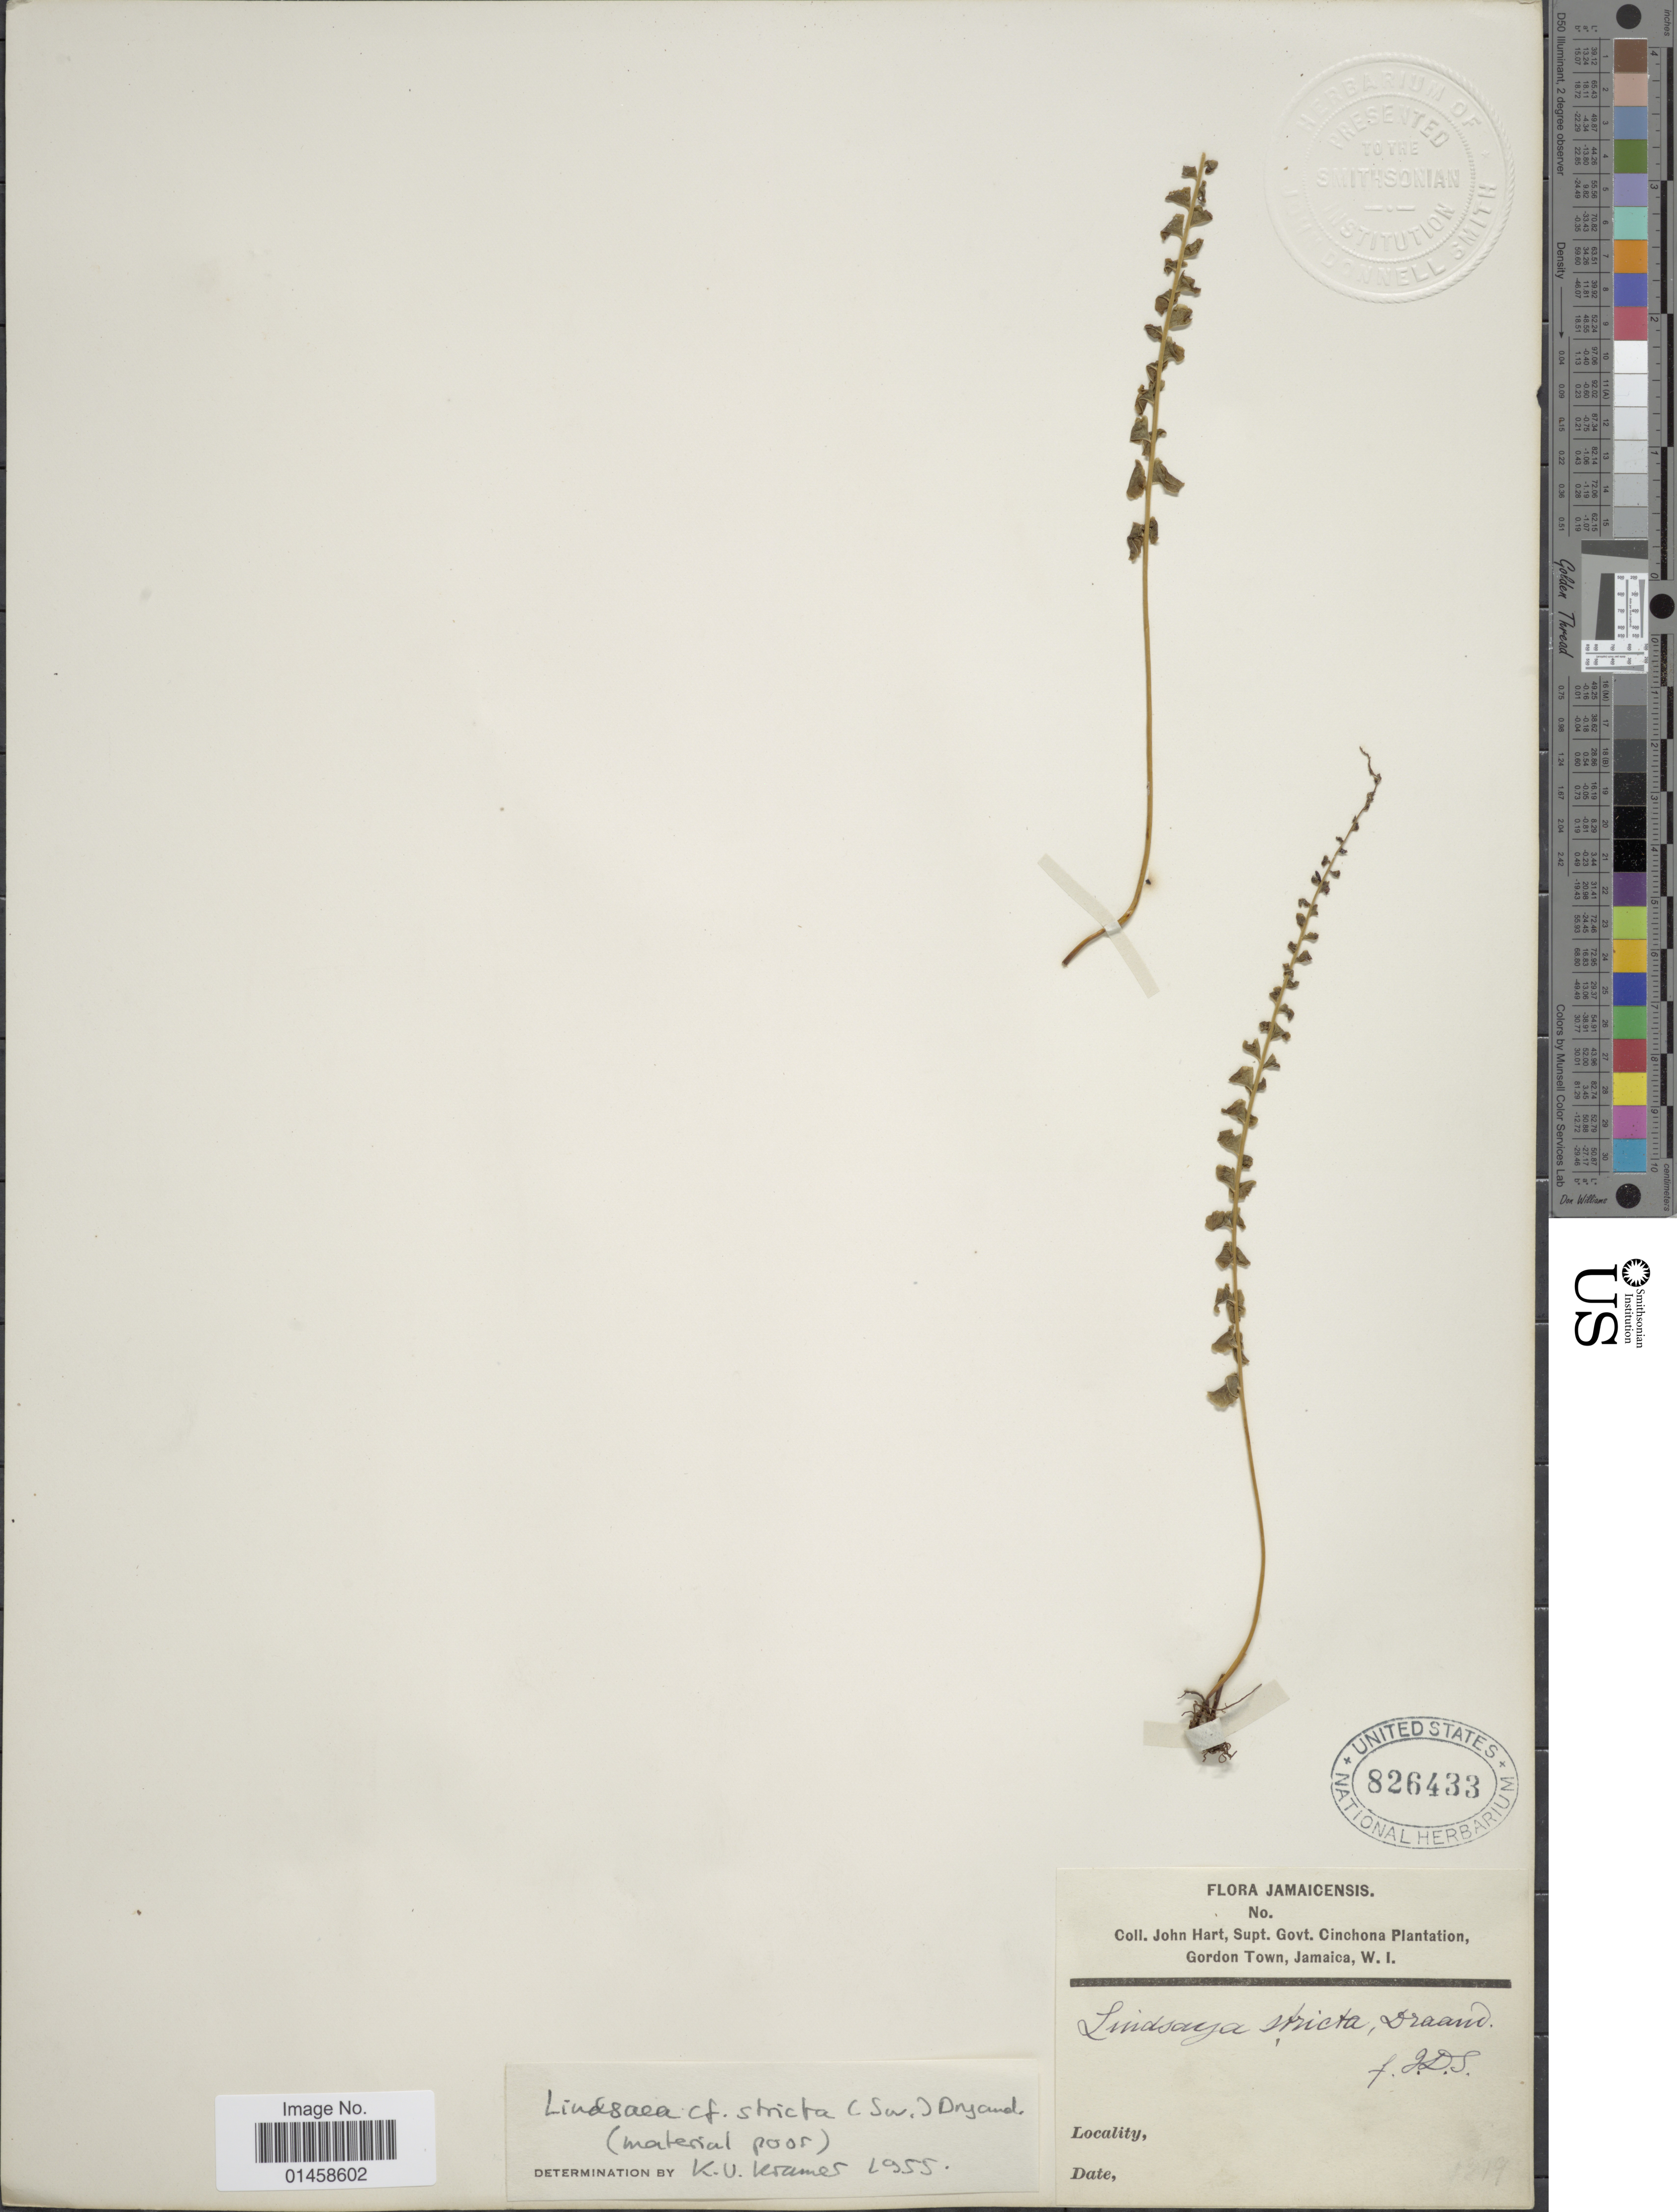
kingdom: Plantae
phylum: Tracheophyta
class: Polypodiopsida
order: Polypodiales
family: Lindsaeaceae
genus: Lindsaea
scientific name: Lindsaea stricta var. stricta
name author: (Sw.) Dryand.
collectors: J. H. Hart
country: Jamaica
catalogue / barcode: US 826433